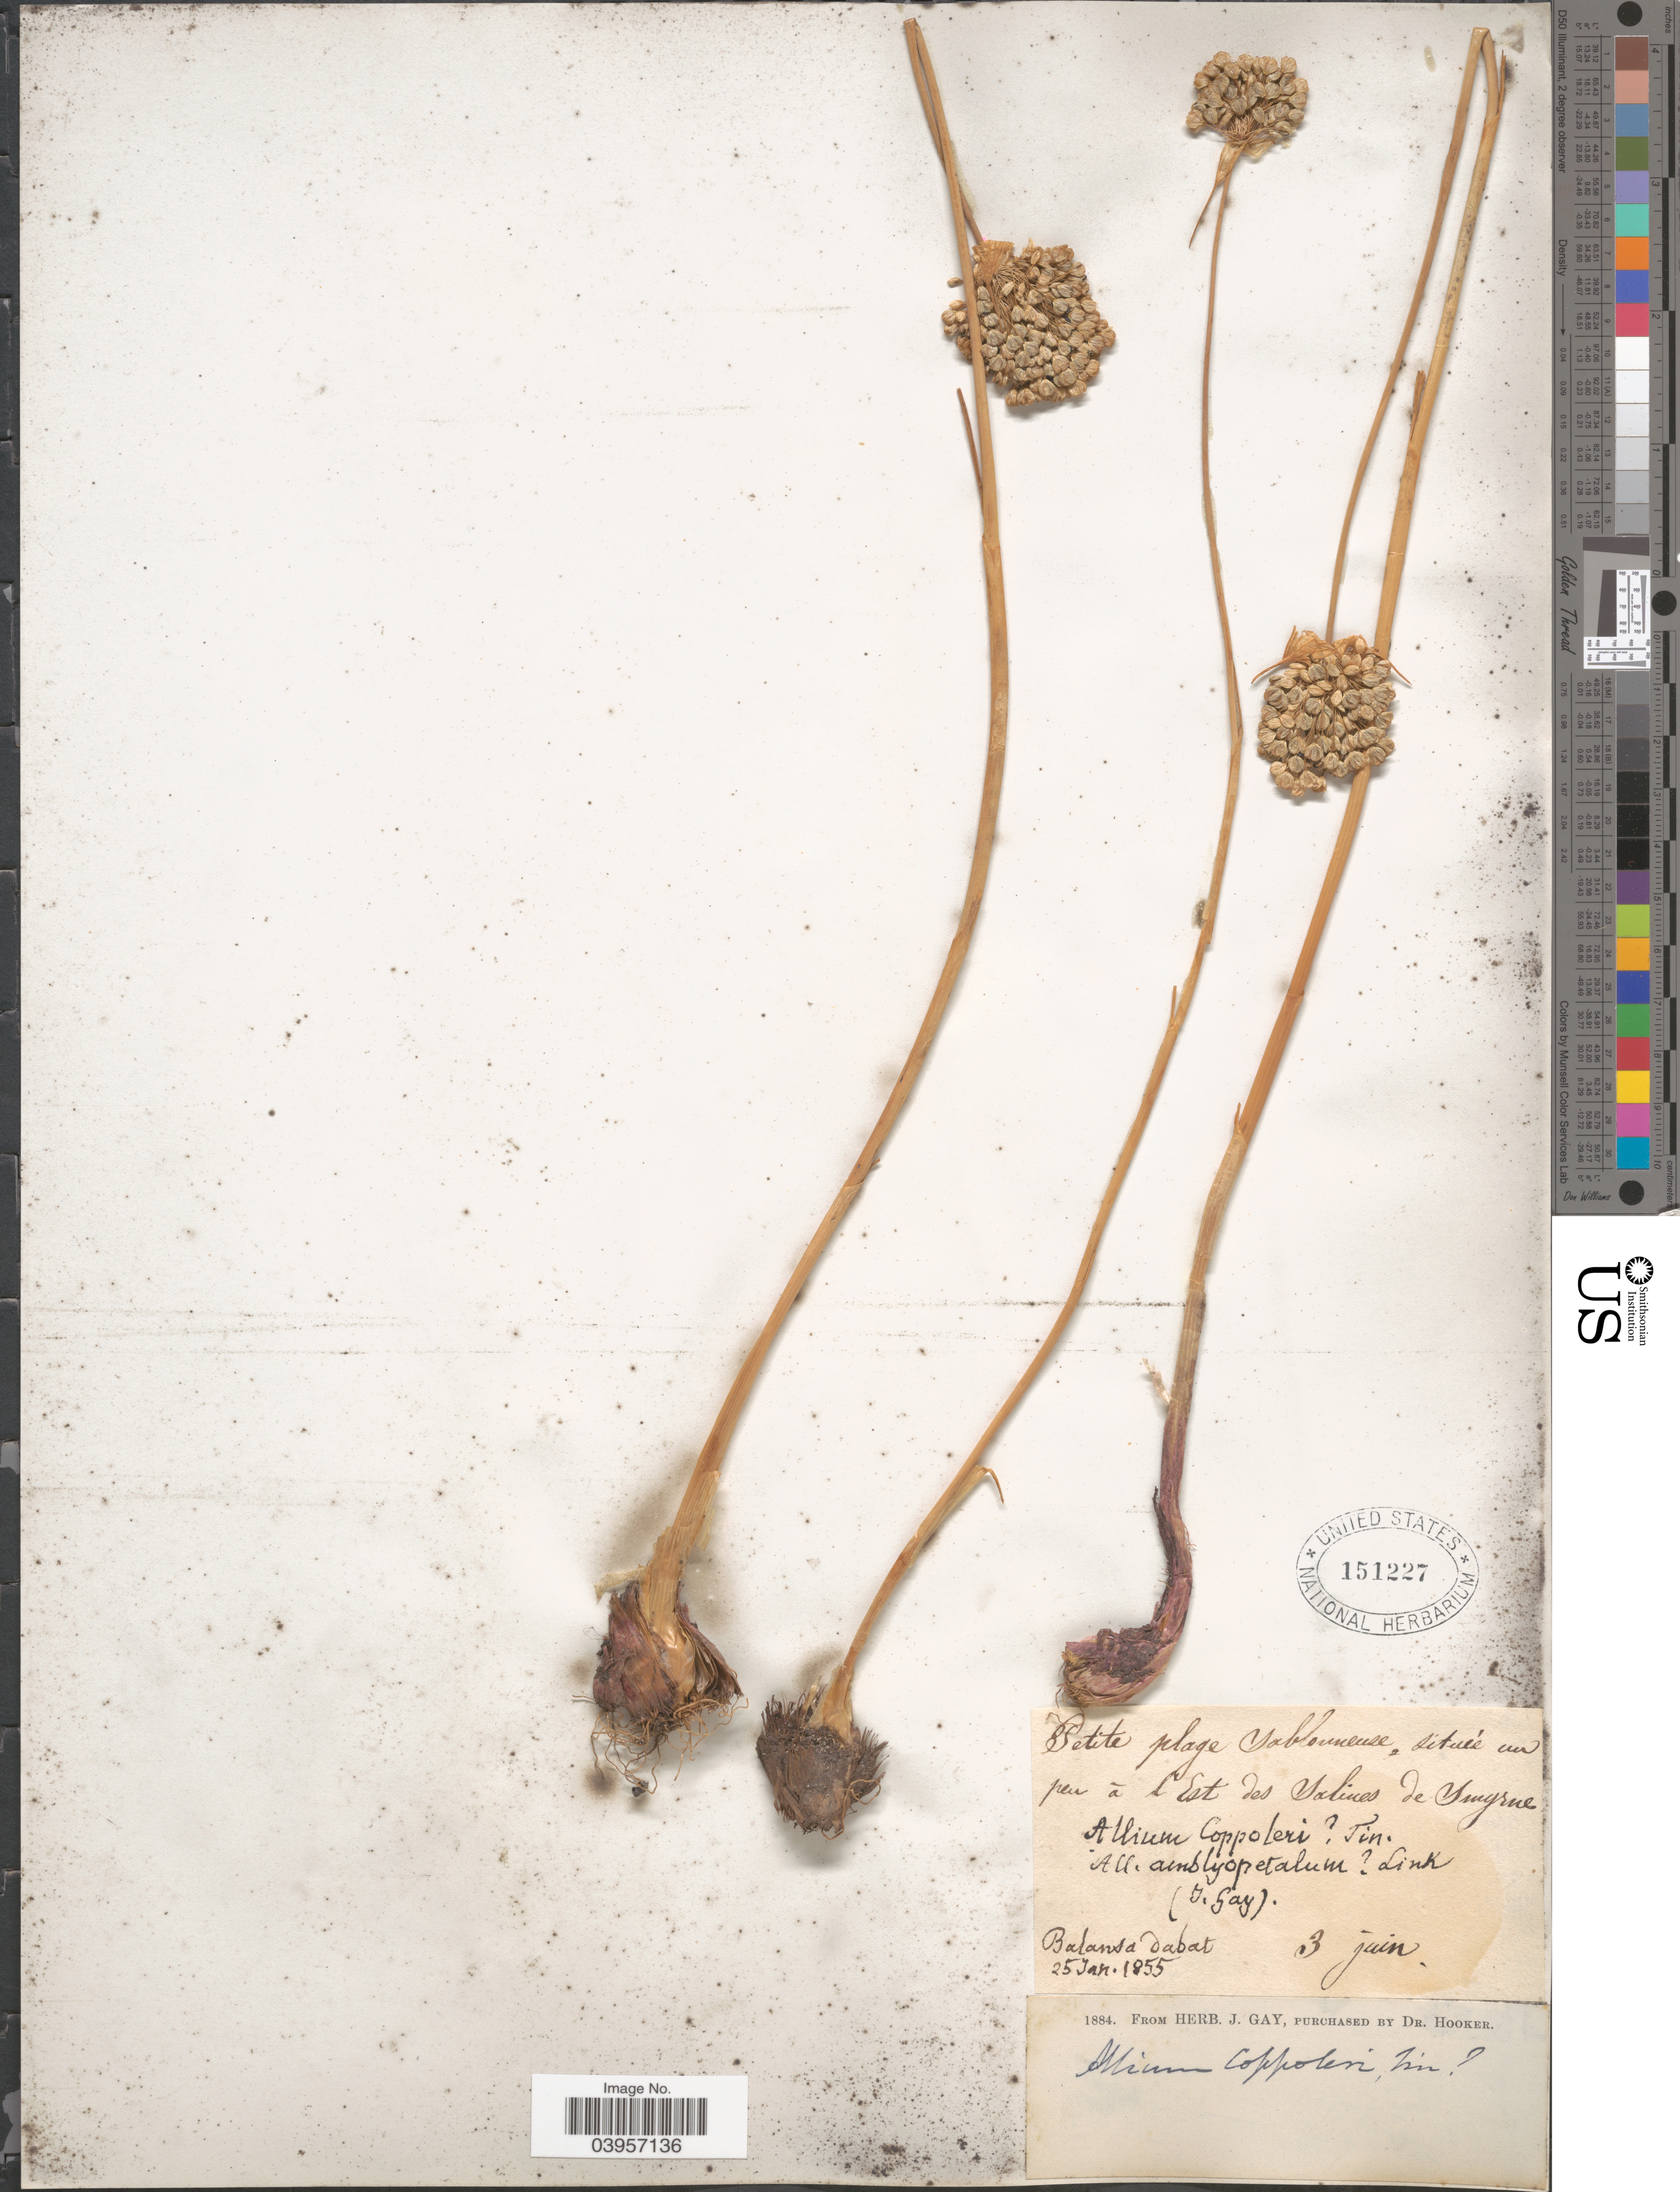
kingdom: Plantae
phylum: Tracheophyta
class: Liliopsida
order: Asparagales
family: Amaryllidaceae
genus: Allium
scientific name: Allium coppoleri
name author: Tineo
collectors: -. Balansa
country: Turkey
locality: Petite plage sablonneuse situie un peu à l'Est des Salines de Singrue.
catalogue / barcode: US 151227